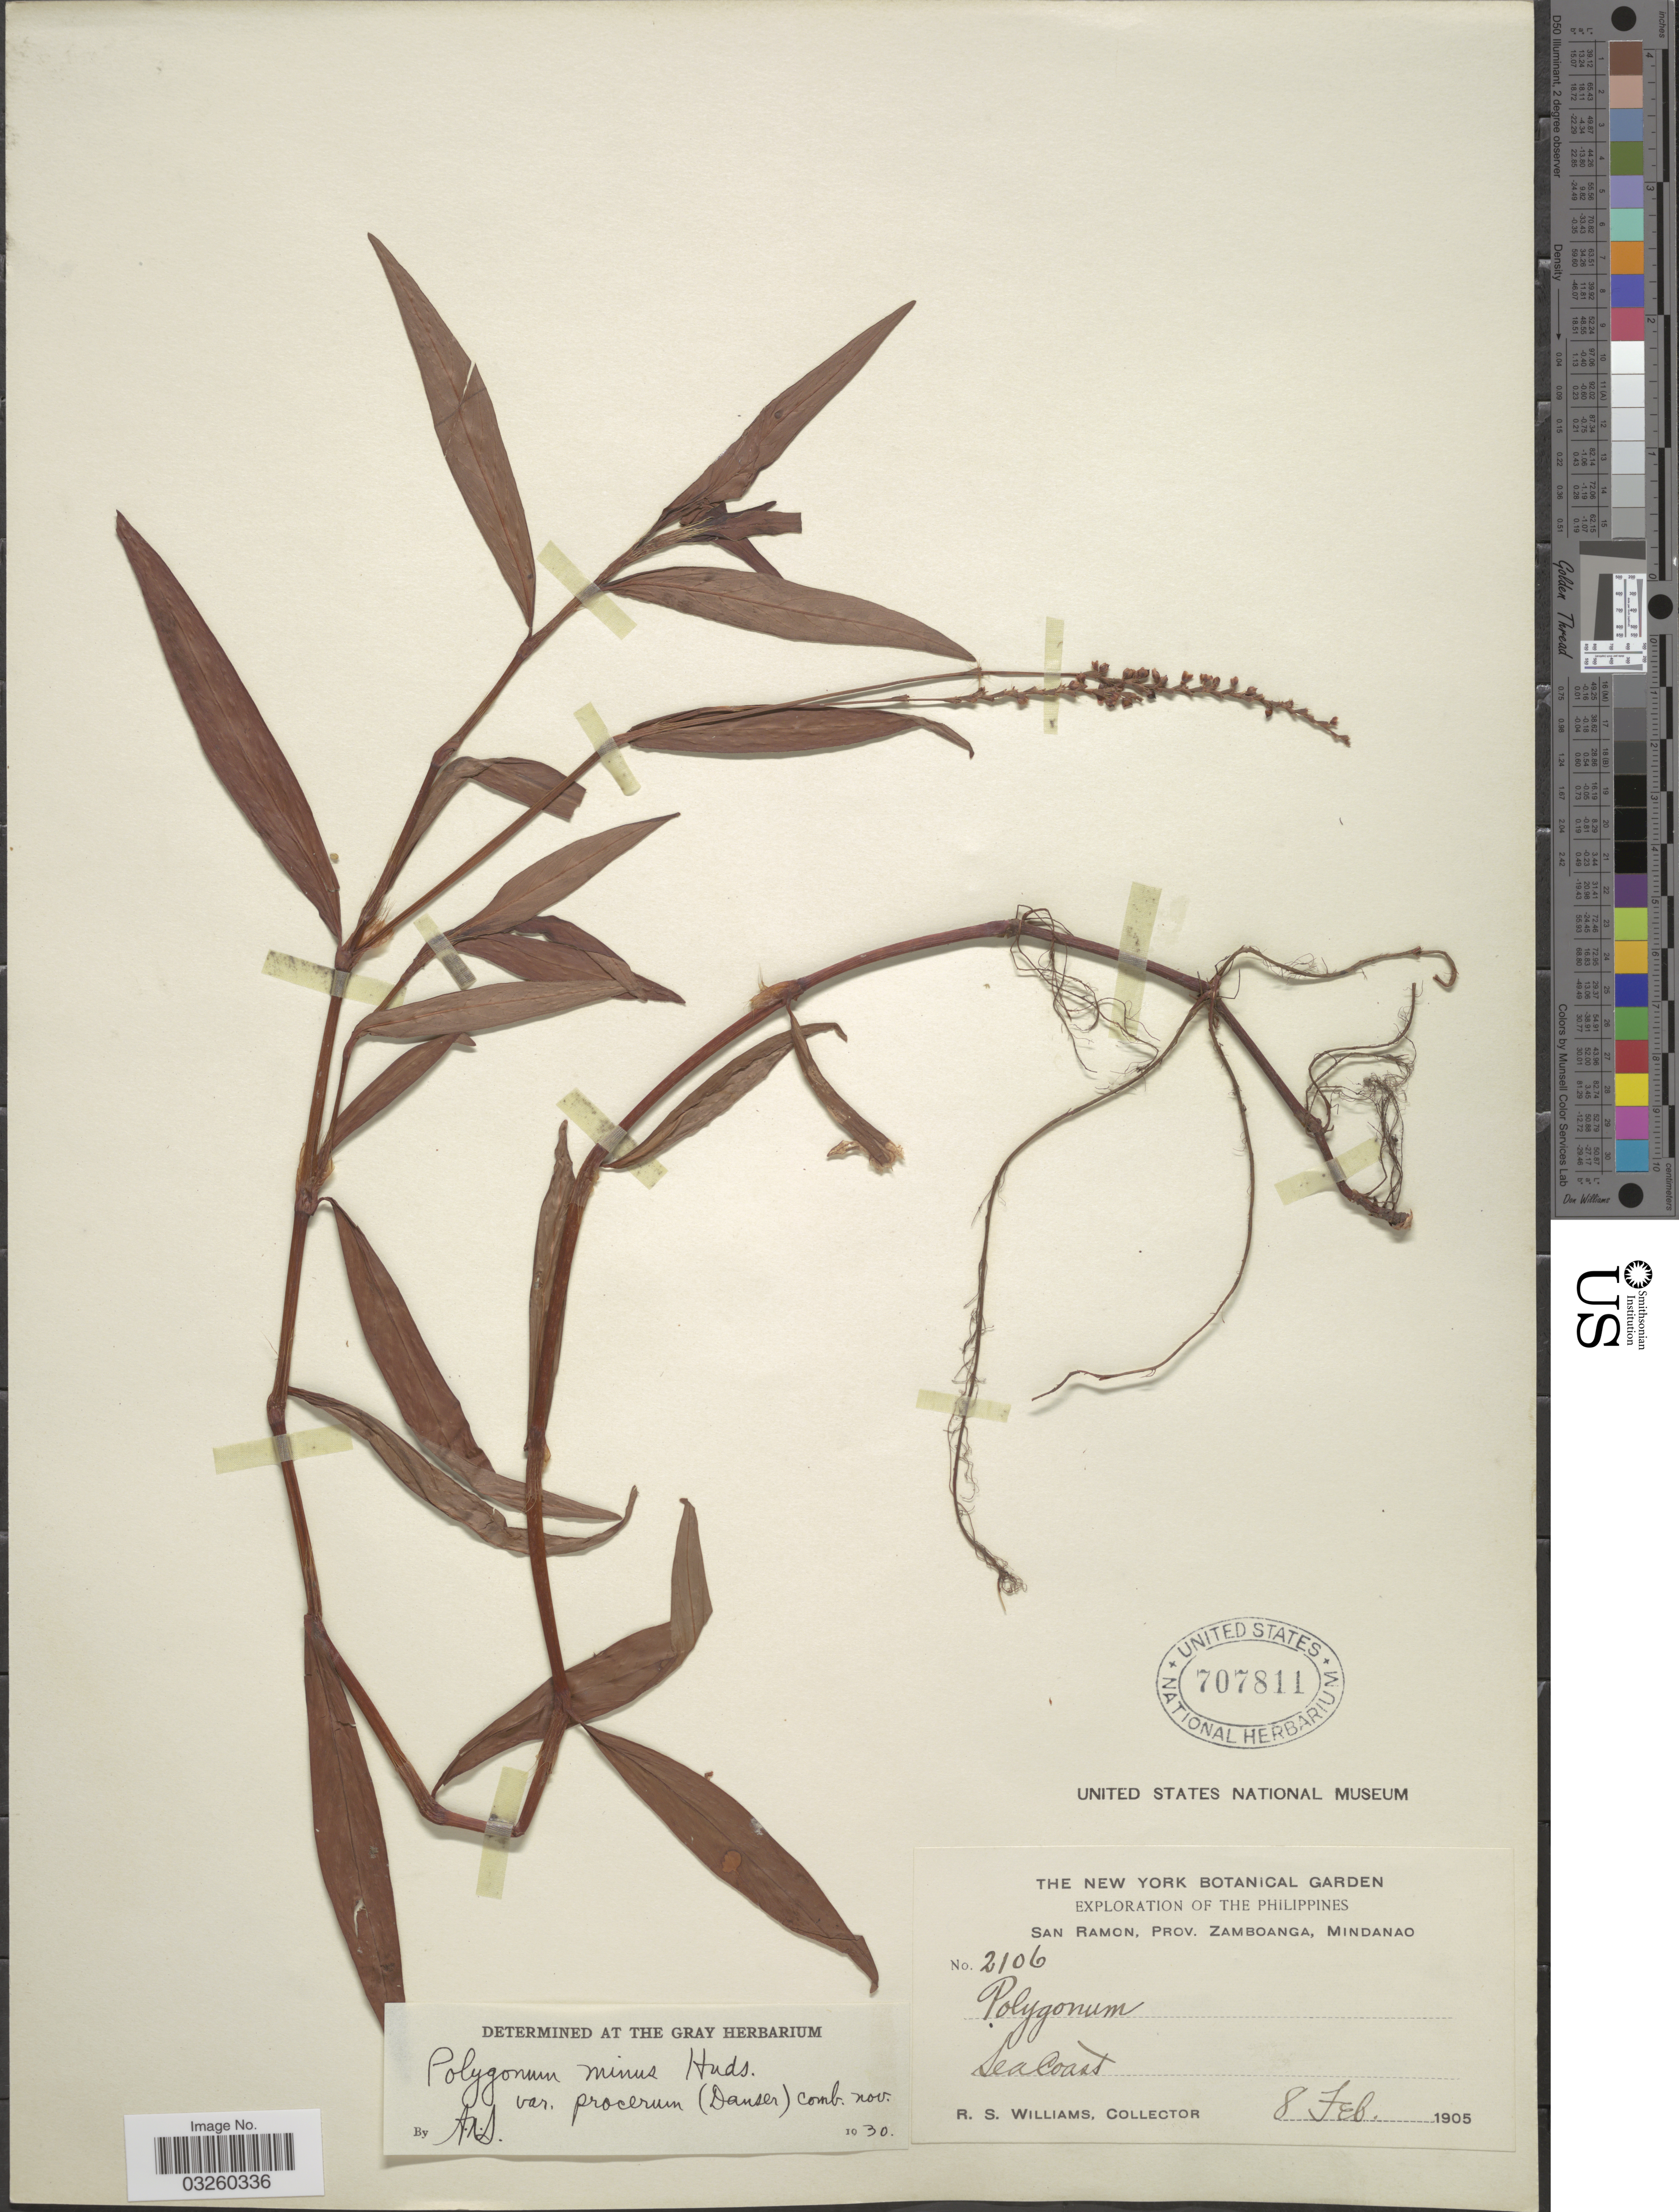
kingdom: Plantae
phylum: Tracheophyta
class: Magnoliopsida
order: Caryophyllales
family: Polygonaceae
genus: Polygonum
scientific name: Polygonum minus var. procerum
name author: (Danser) Steward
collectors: R. S. Williams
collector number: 2106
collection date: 1905-02-08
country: Philippines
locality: San Ramon, Prov. Zamboanga, Mindanao. Sea coast.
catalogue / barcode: US 707811